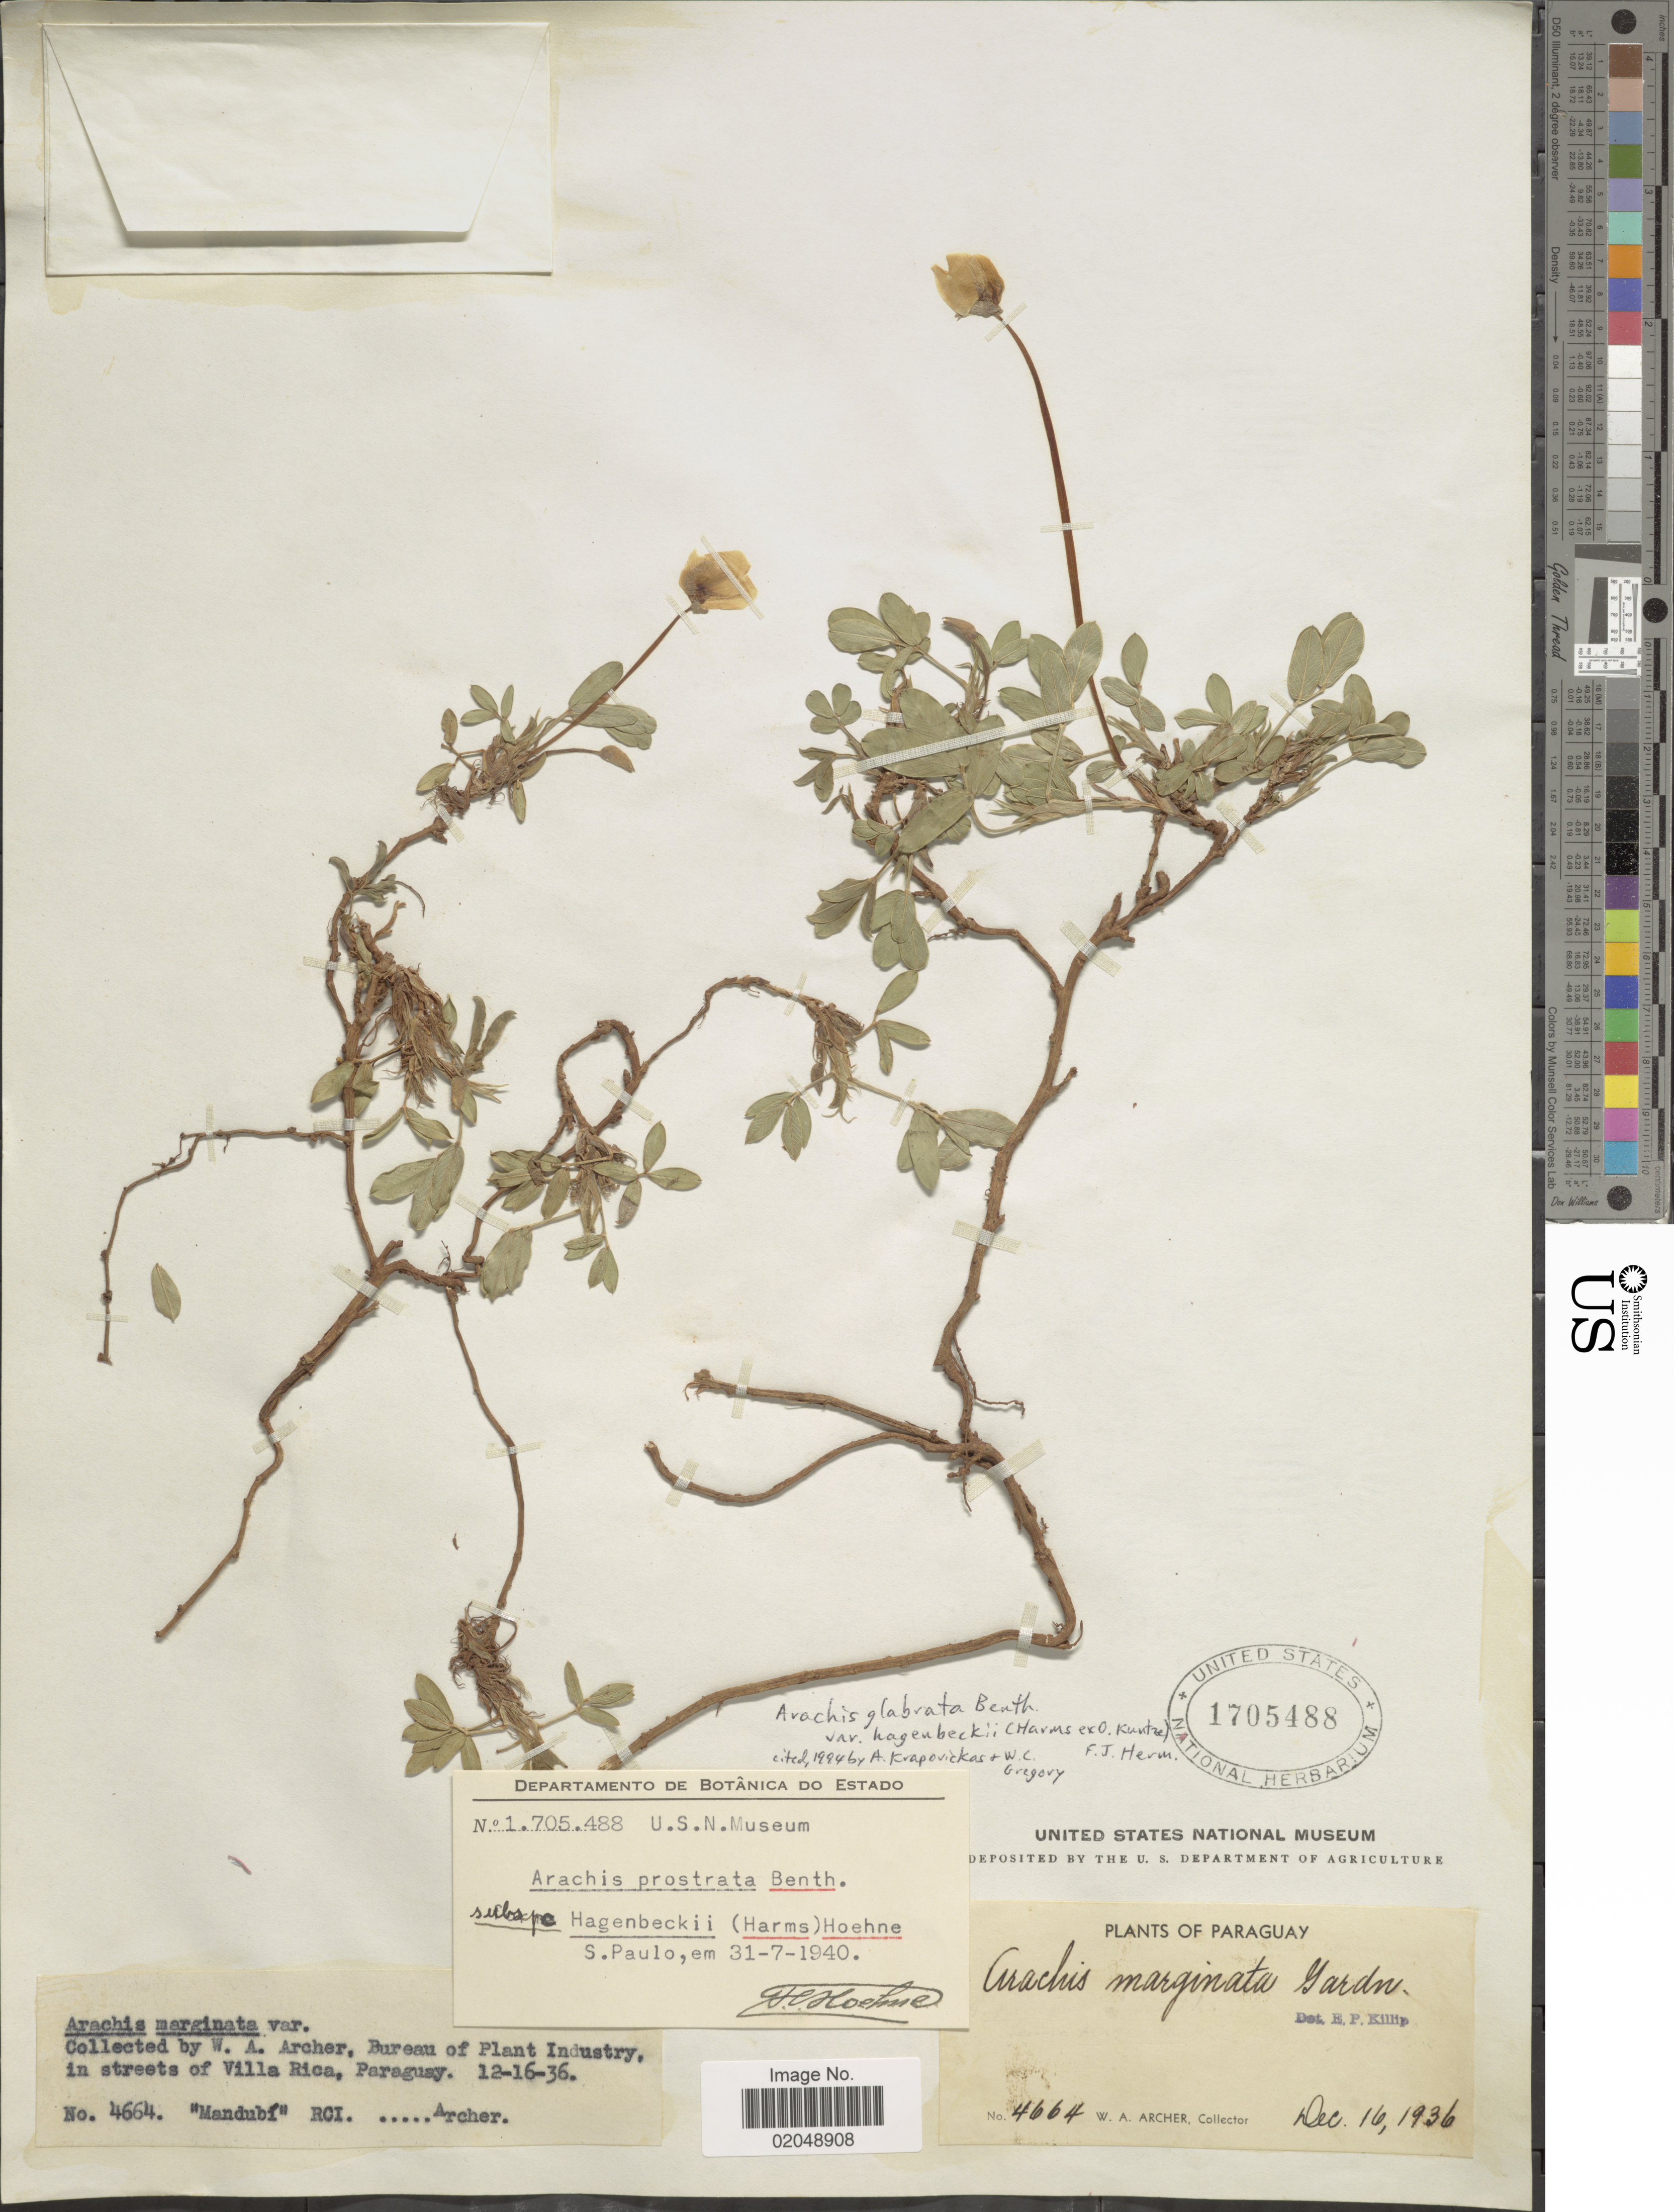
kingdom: Plantae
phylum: Tracheophyta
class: Magnoliopsida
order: Fabales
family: Fabaceae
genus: Arachis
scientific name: Arachis glabrata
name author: Benth.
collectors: W. A. Archer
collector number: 4664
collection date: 1936-12-16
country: Paraguay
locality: In streets of Villa Rica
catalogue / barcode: US 1705488